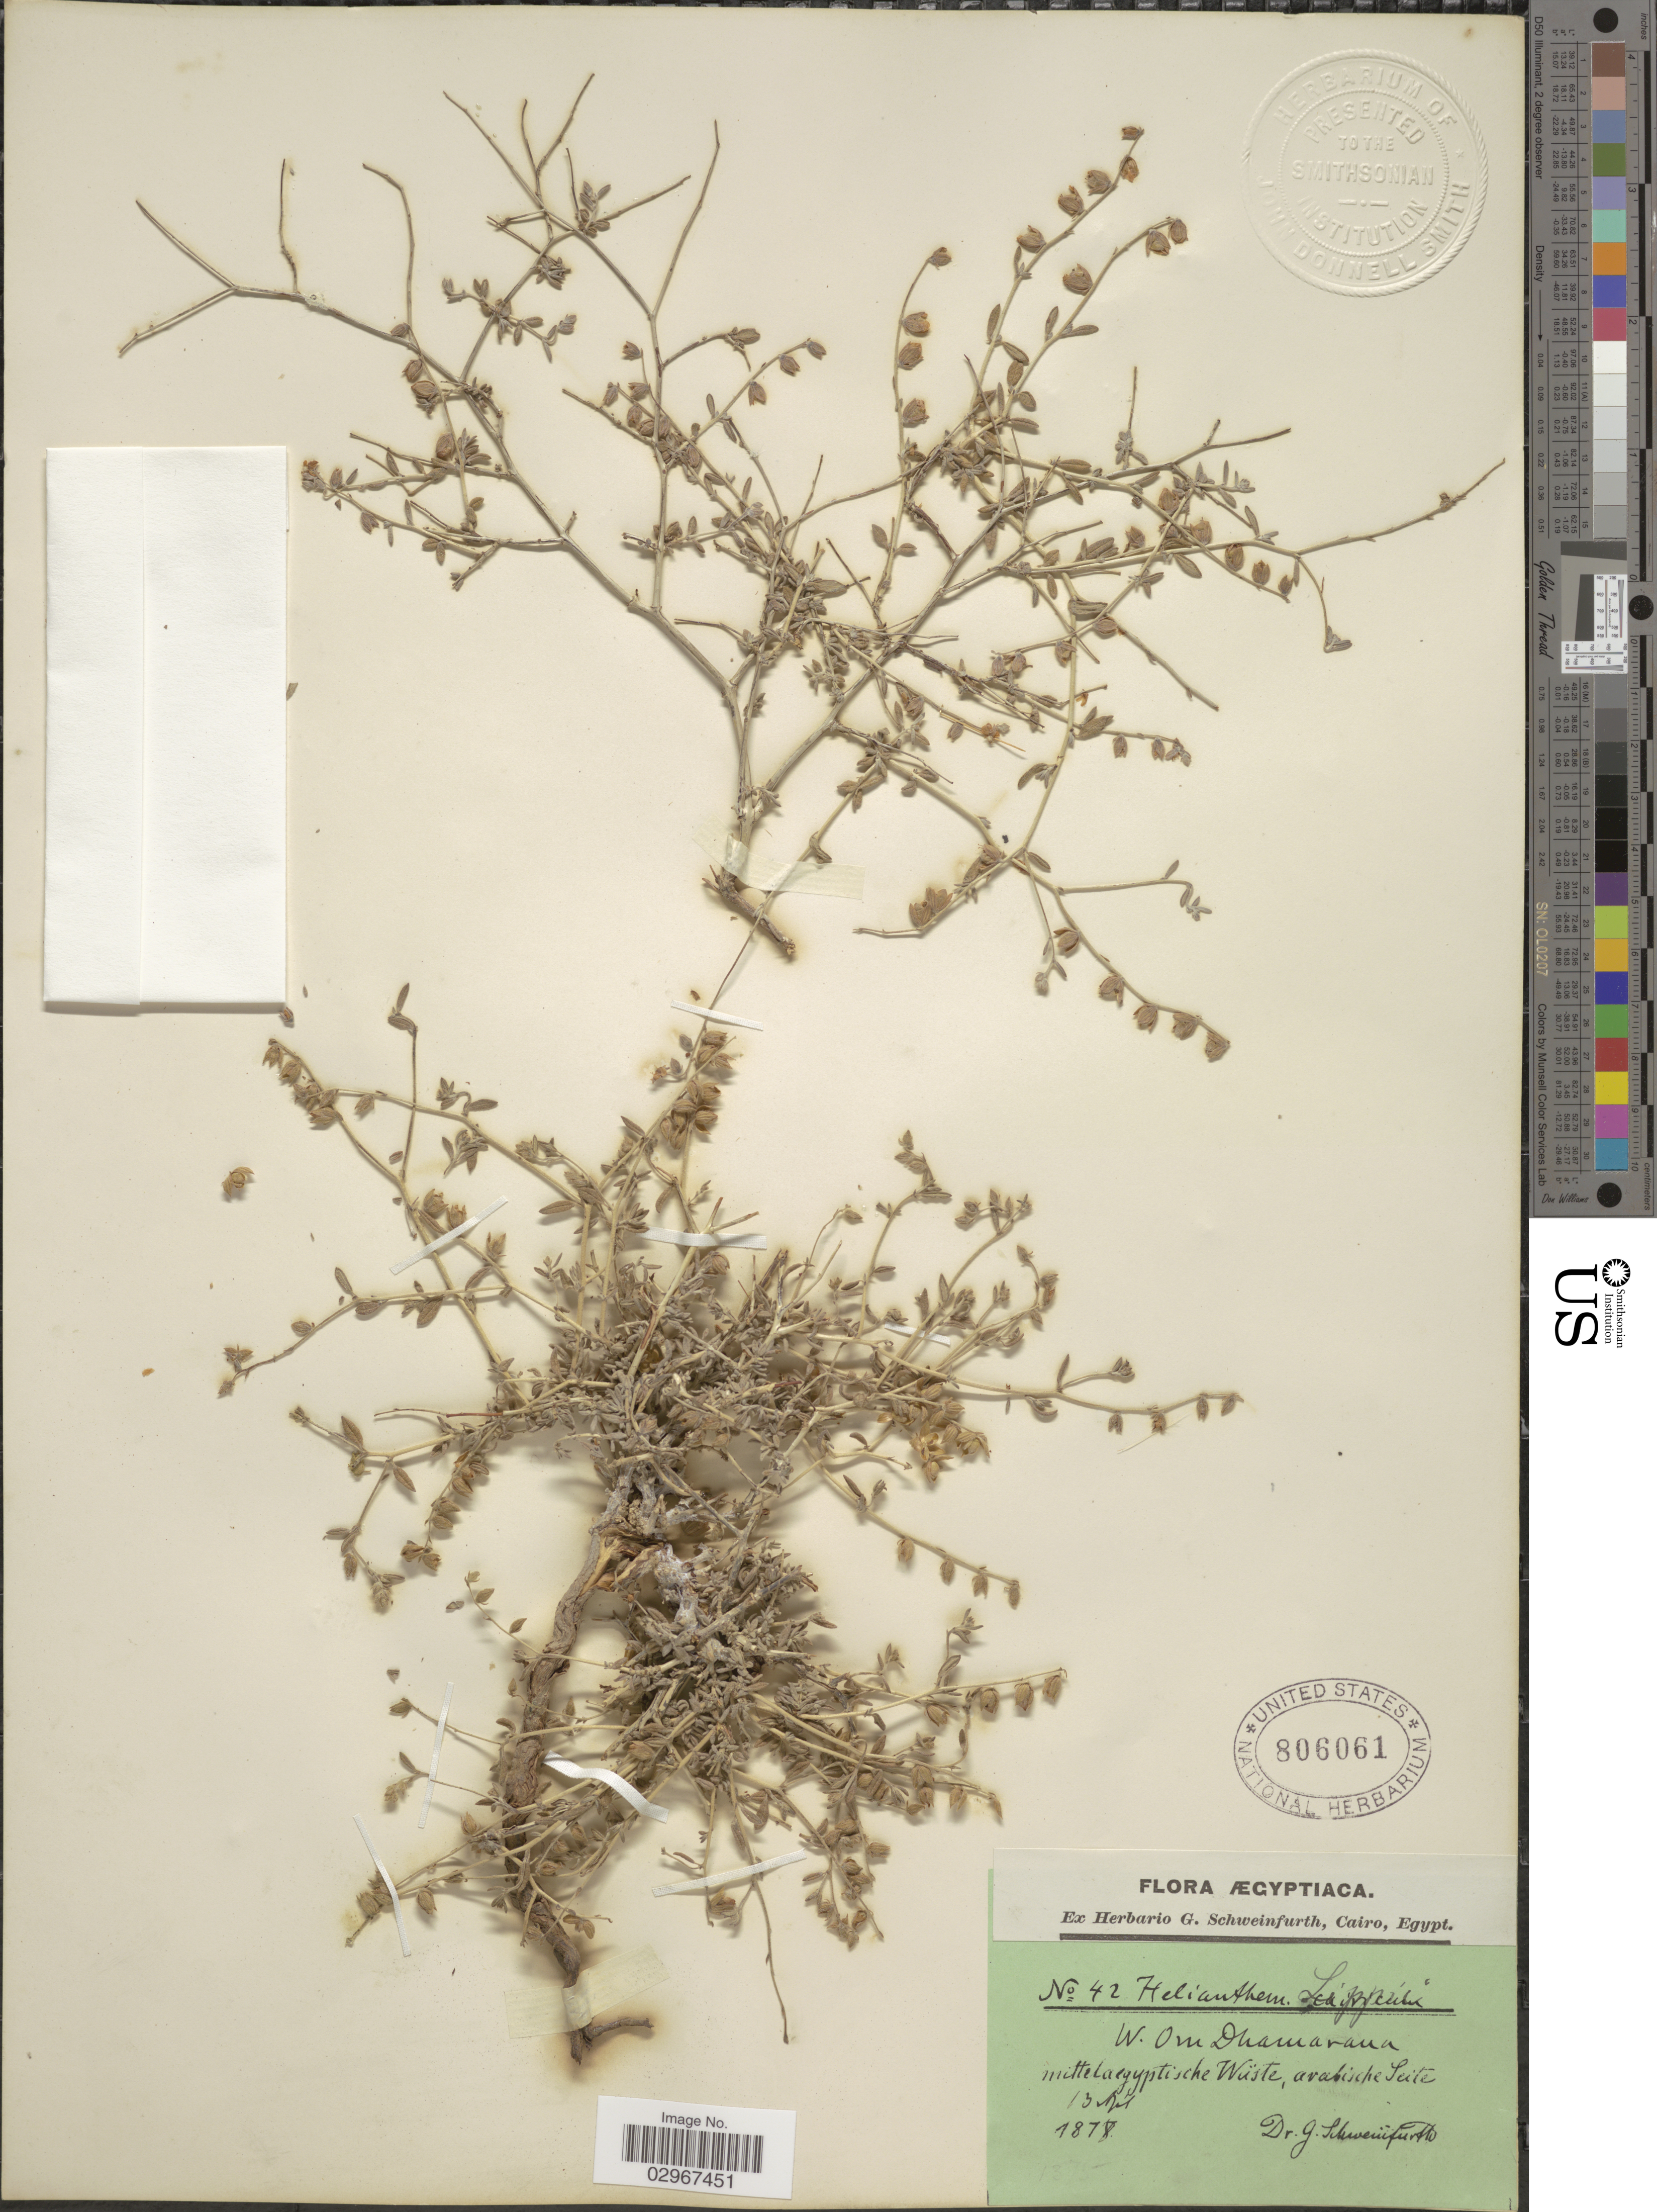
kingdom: Plantae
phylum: Tracheophyta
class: Magnoliopsida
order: Malvales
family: Cistaceae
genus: Helianthemum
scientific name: Helianthemum lippii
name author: (L.) Dum. Cours.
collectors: G. A. Schweinfurth (herbarium)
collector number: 42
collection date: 1878-04-13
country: Egypt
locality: Mittelaegyptische Wüste, arabische Seite. Ægyptiaca.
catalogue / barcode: US 806061